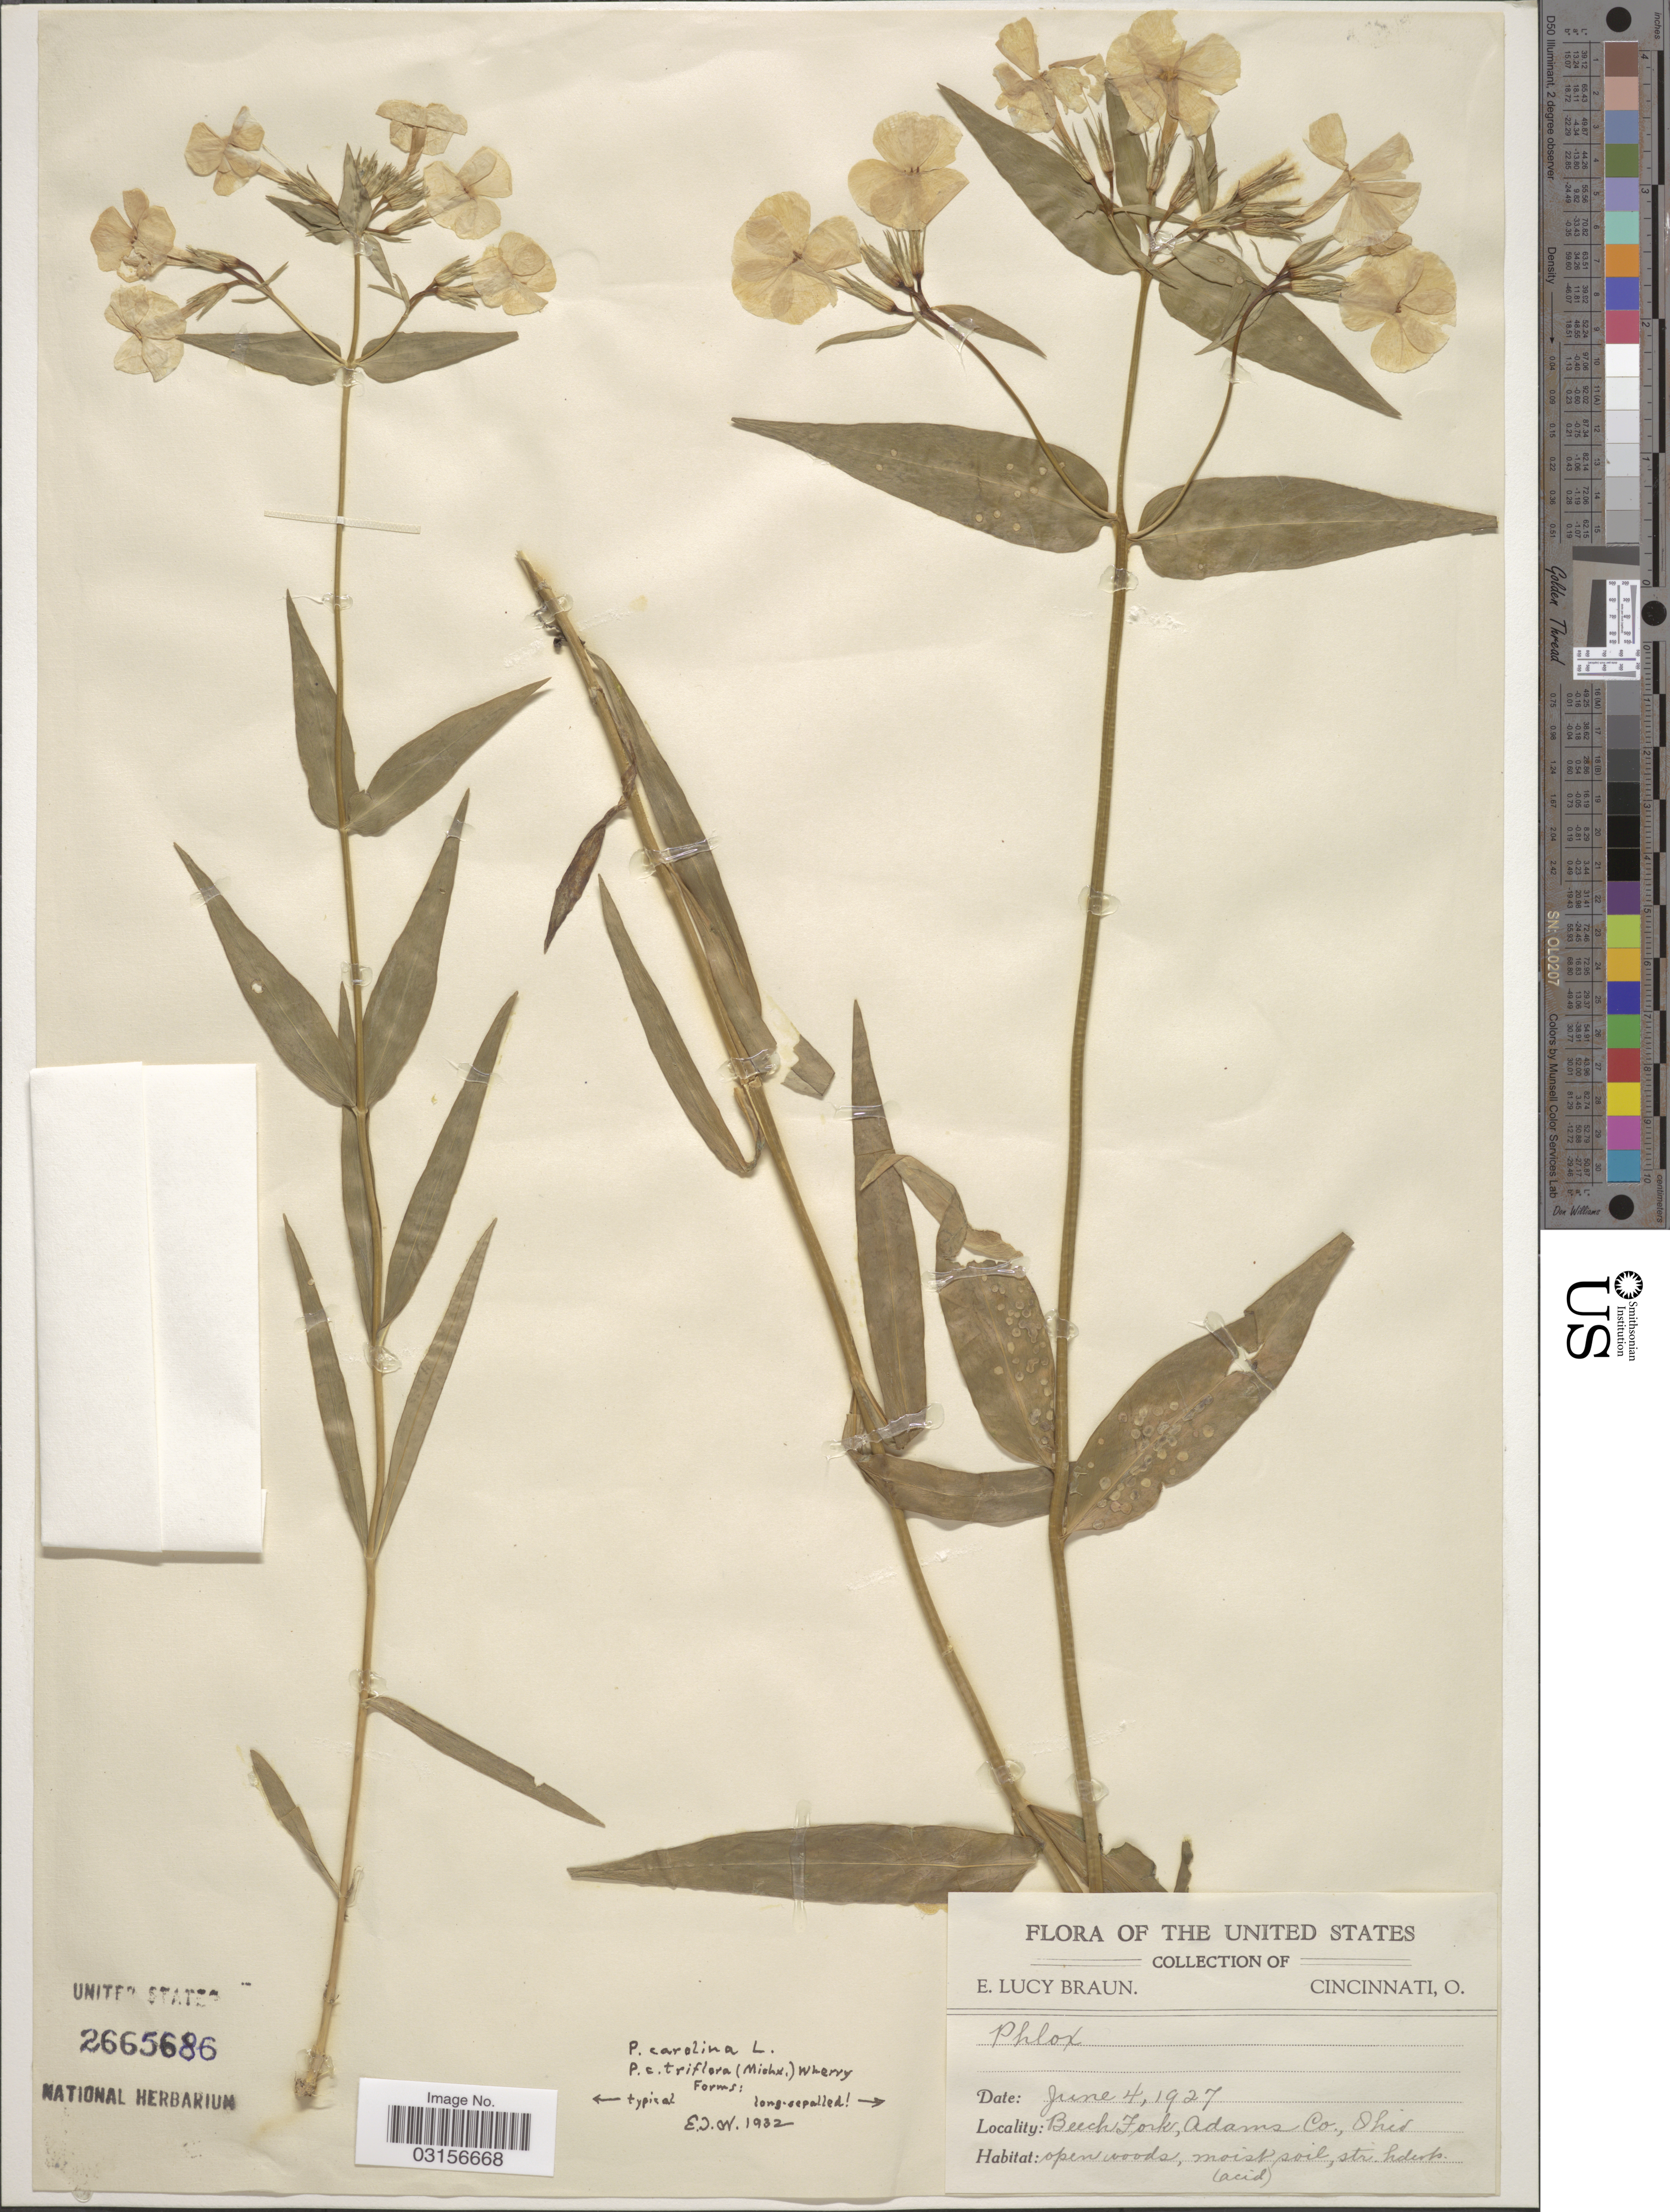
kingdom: Plantae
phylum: Tracheophyta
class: Magnoliopsida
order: Ericales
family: Polemoniaceae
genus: Phlox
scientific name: Phlox glaberrima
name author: L.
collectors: E. L. Braun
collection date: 1927-06-04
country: United States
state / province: Ohio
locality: Beech Fork, Adams Co.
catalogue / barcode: US 2665686